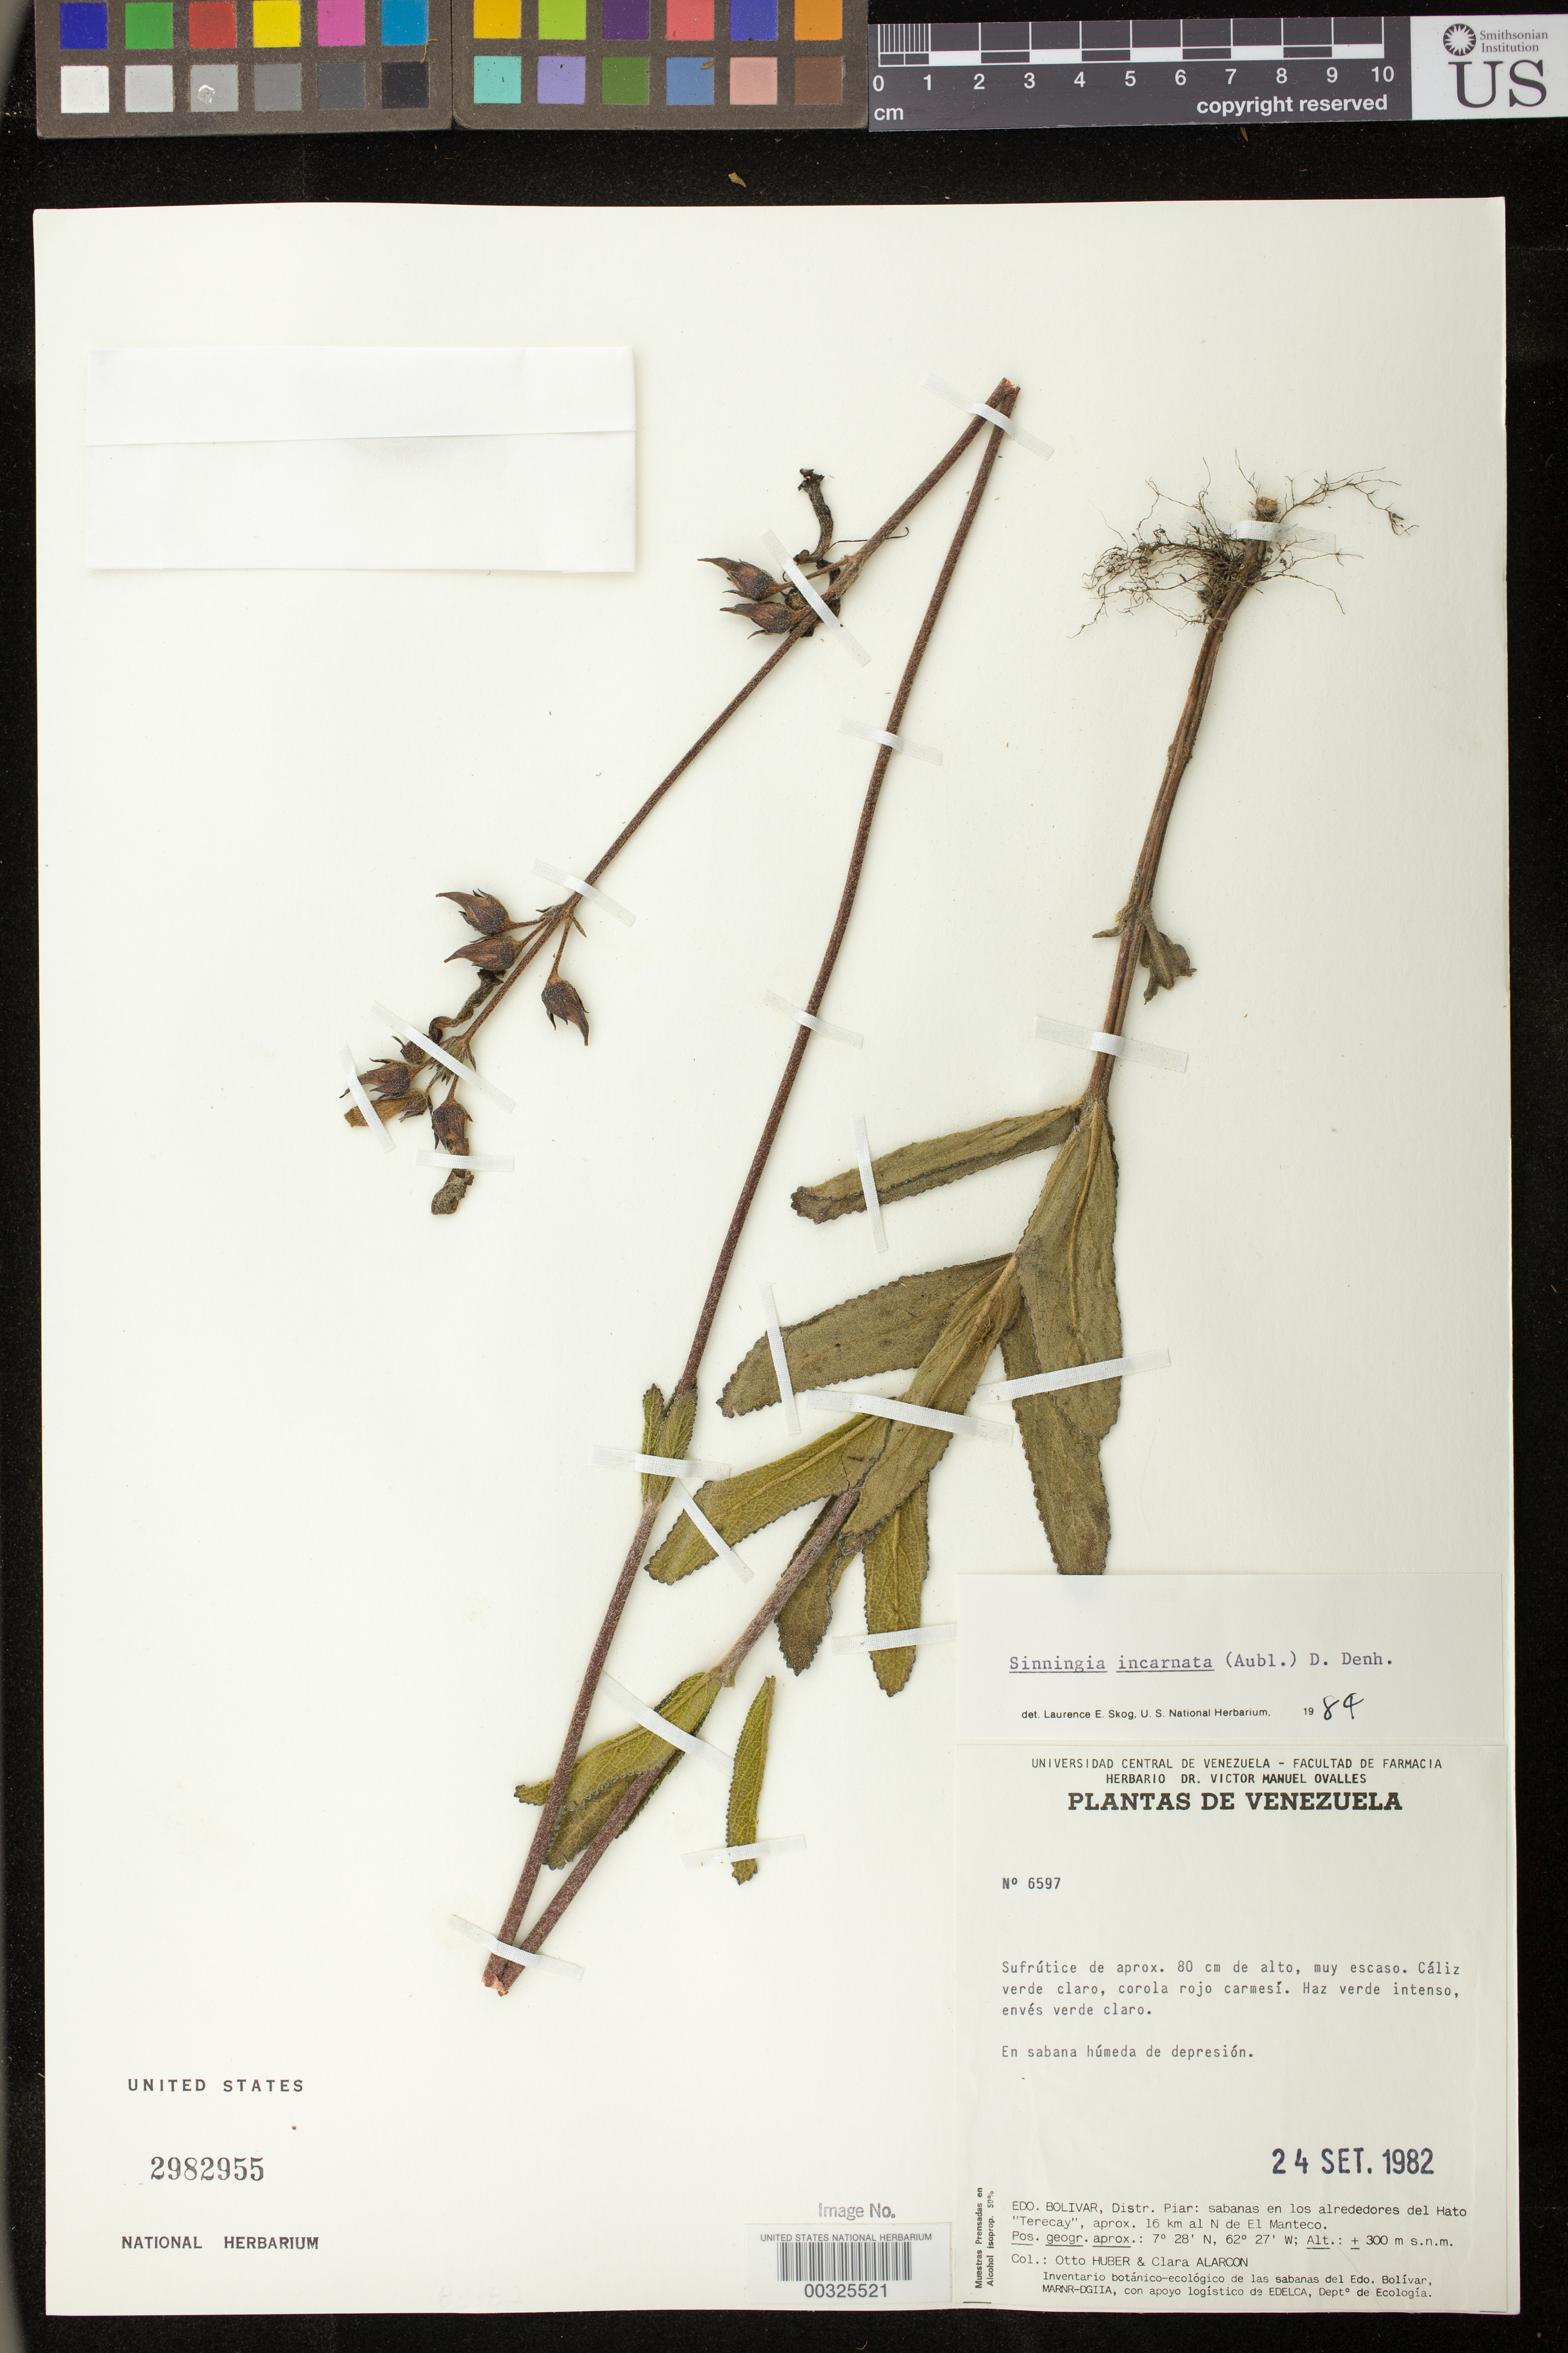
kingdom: Plantae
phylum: Tracheophyta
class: Magnoliopsida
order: Lamiales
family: Gesneriaceae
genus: Sinningia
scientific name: Sinningia incarnata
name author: (Aubl.) D.L. Denham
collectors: O. Huber & C. Alarcon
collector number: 6597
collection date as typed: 24 Sep 1982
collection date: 1982-09-24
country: Venezuela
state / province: Bolívar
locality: Piar Dist., ... in environs of Hato "Terecay", approx 16 km N of El Manteco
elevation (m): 300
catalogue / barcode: US 2982955